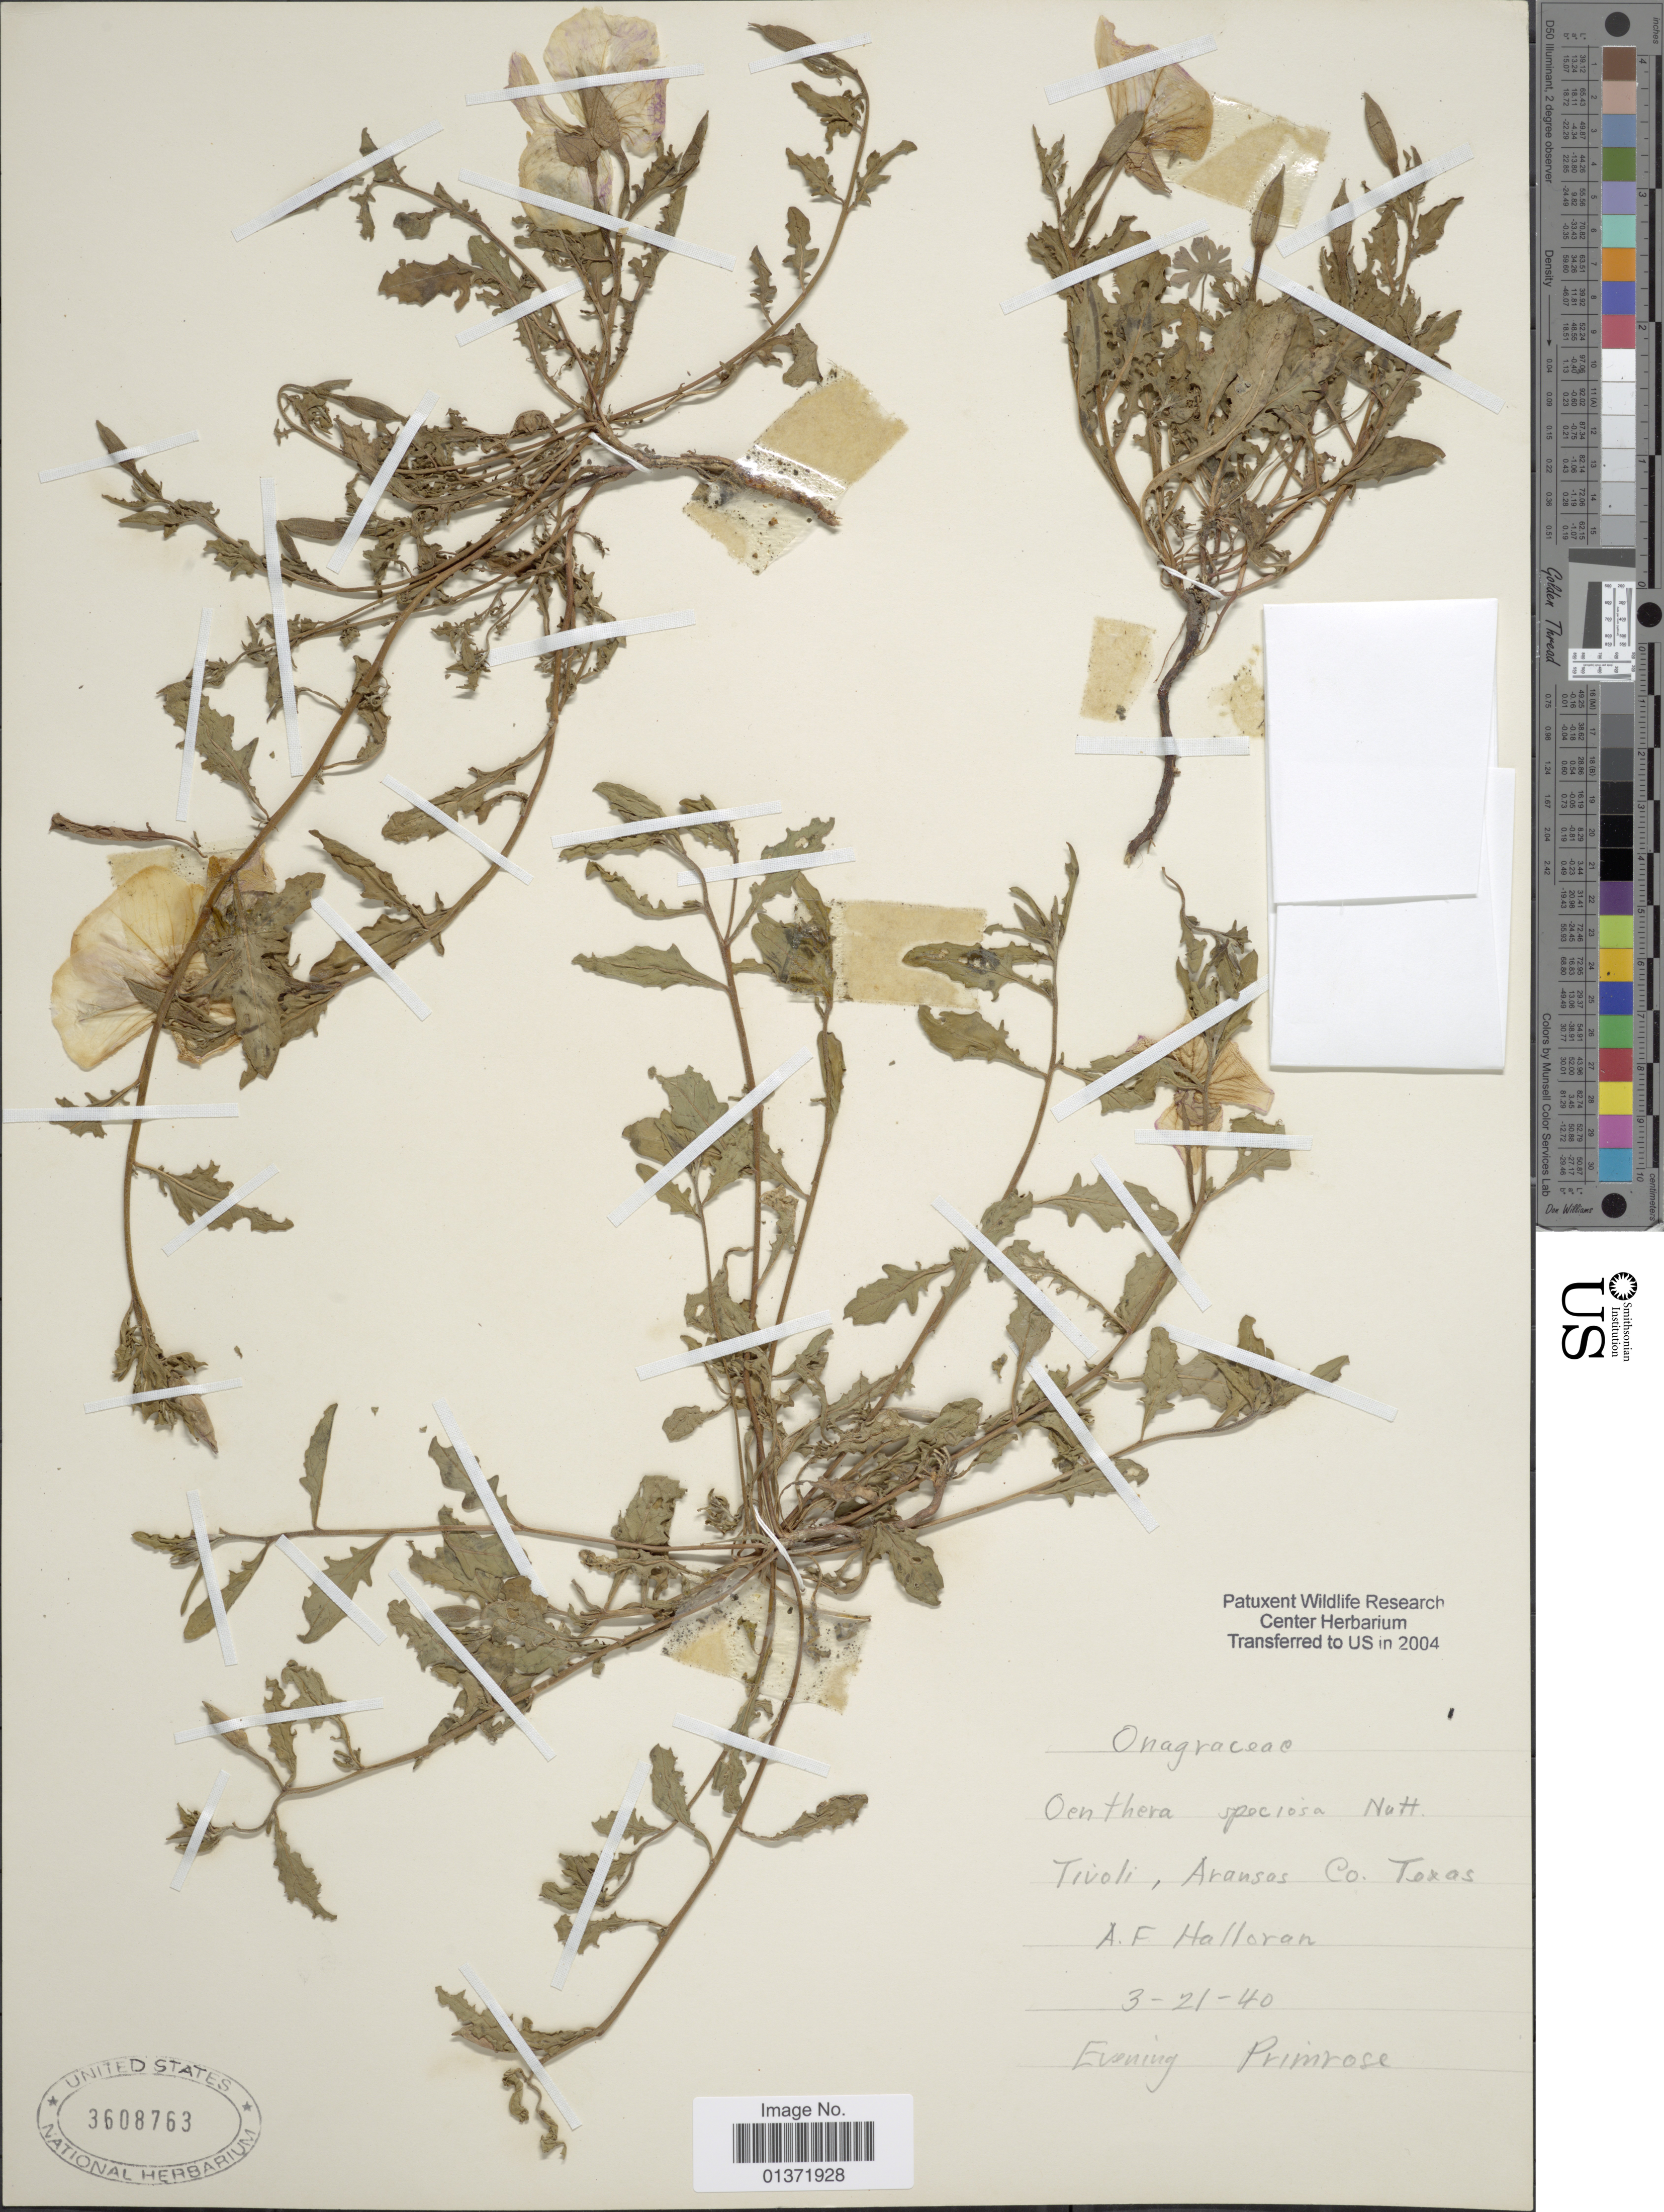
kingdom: Plantae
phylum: Tracheophyta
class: Magnoliopsida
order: Myrtales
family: Onagraceae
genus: Oenothera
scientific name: Oenothera speciosa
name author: Nutt.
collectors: A. Halloran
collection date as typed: Transcribed d/m/y: 21/3/40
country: United States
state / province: Texas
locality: Tivoli, Aransas Co.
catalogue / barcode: US 3608763